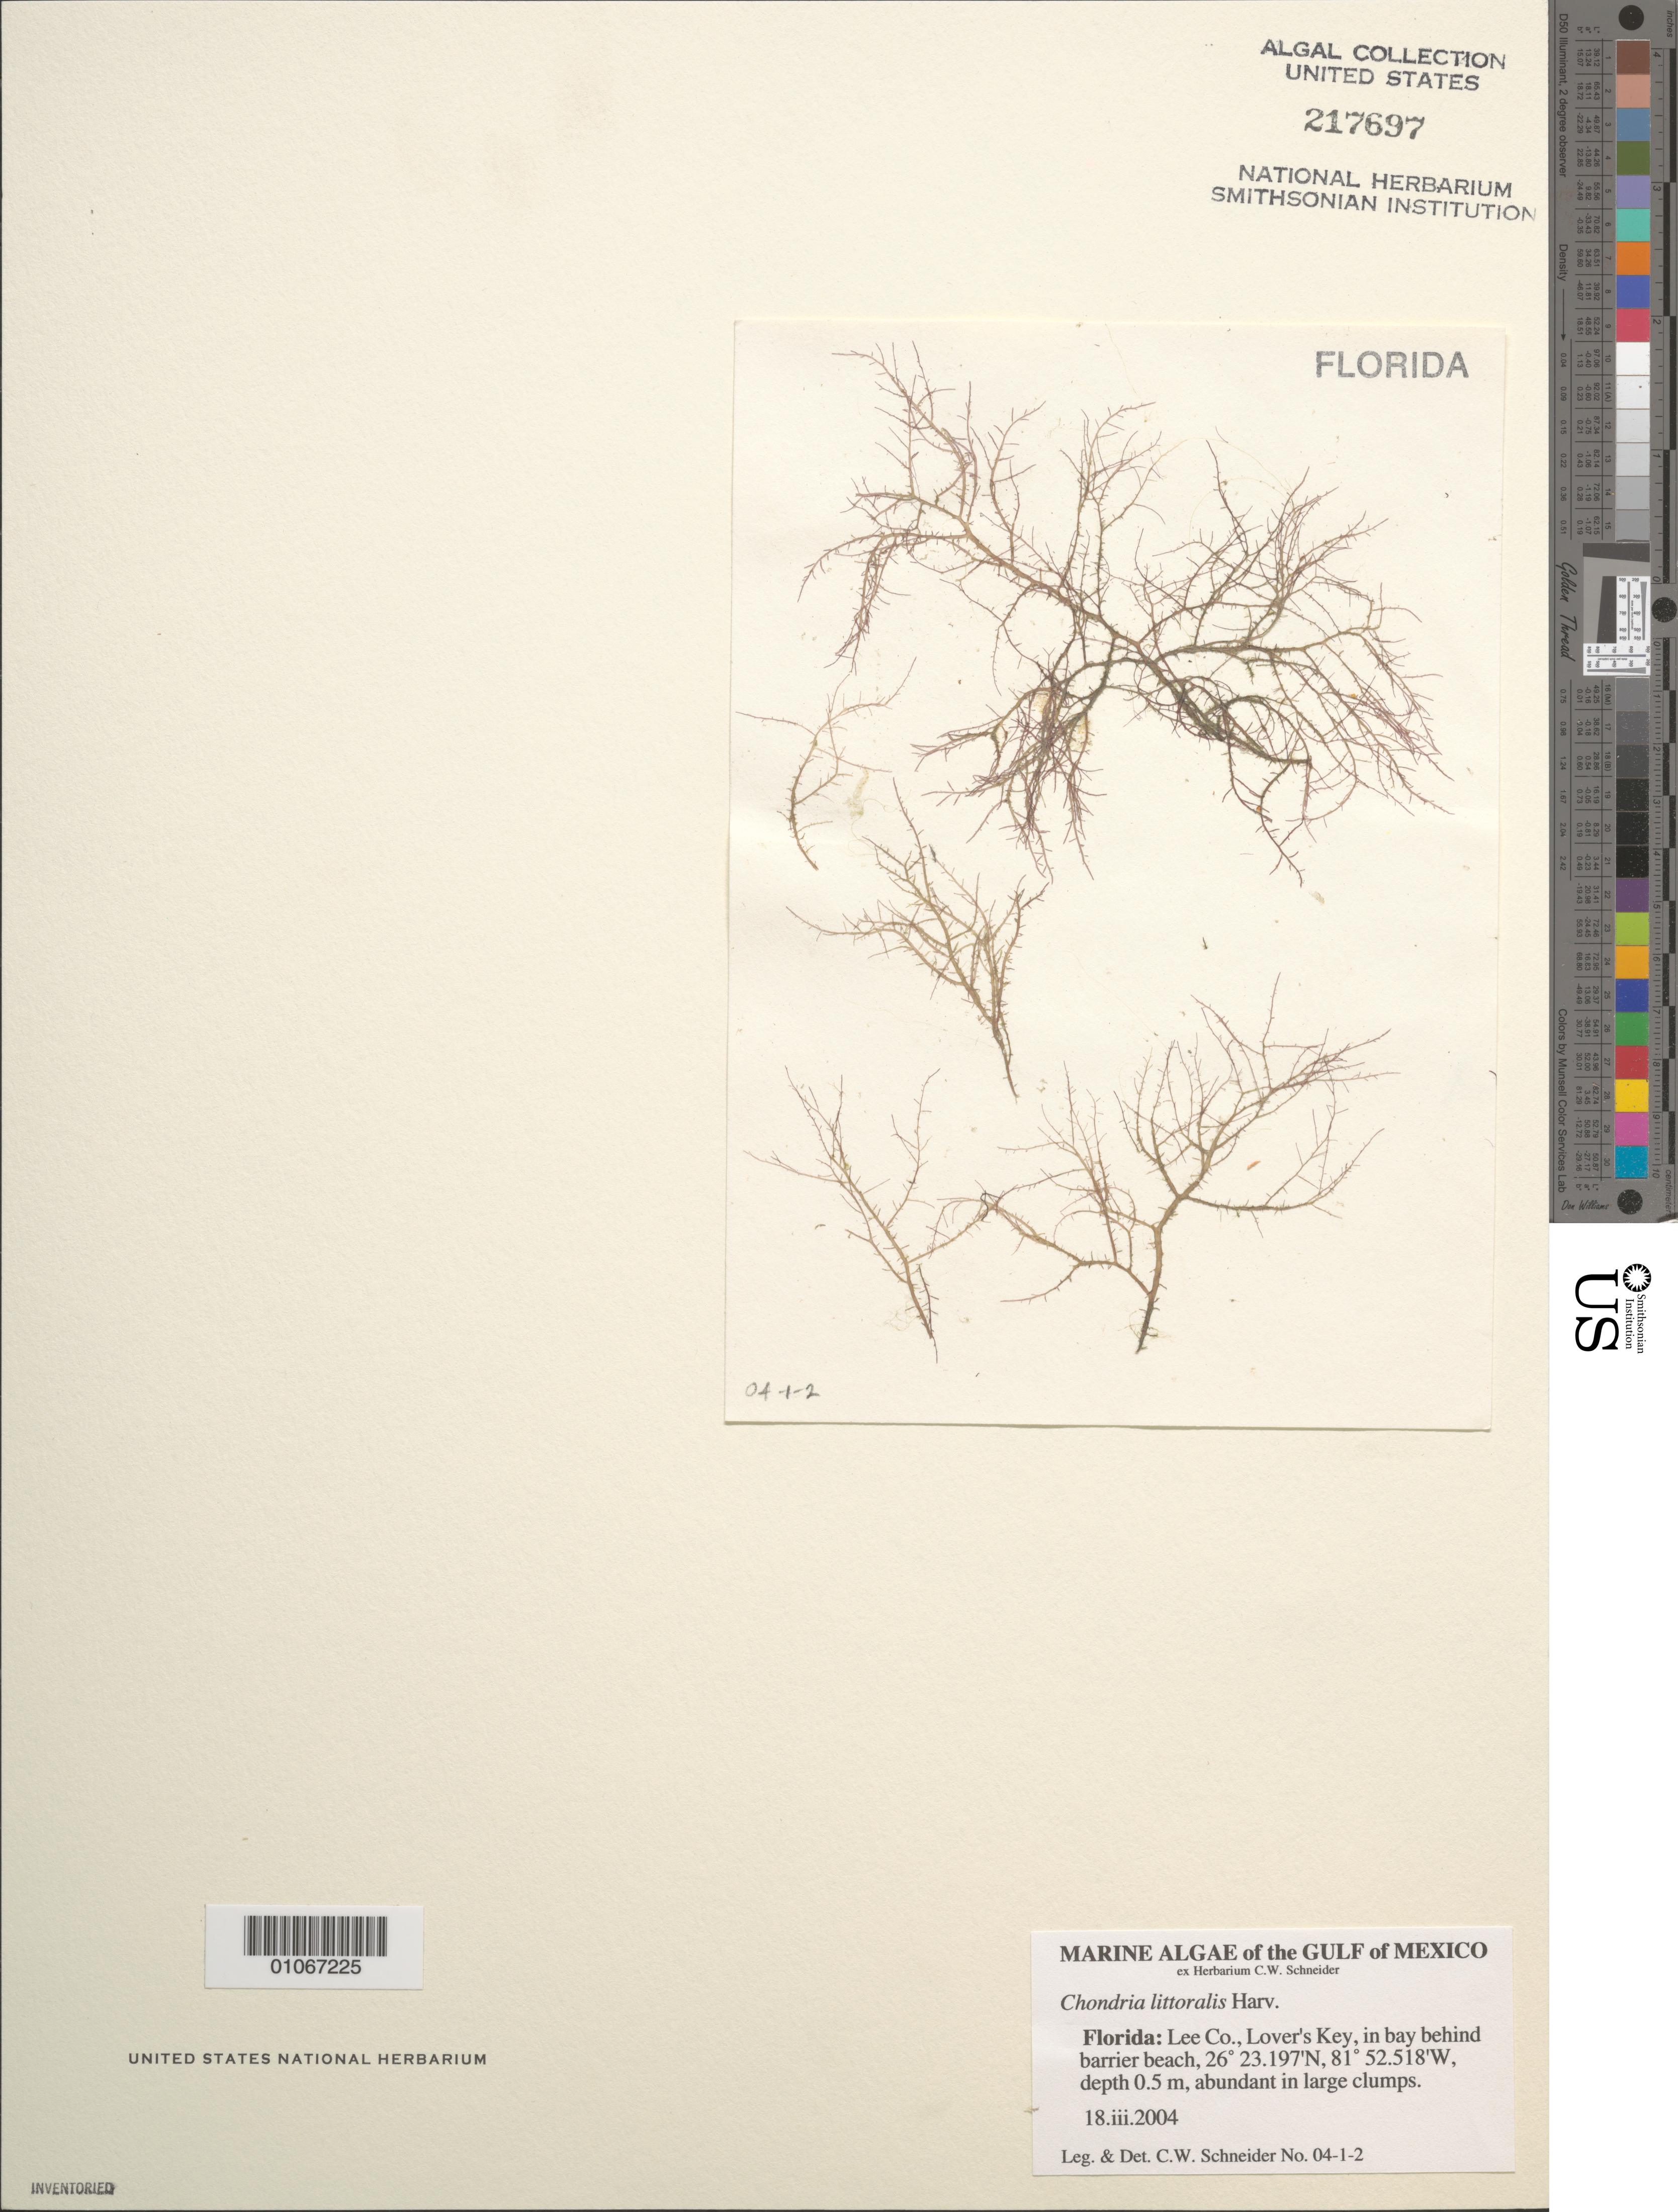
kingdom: Plantae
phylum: Rhodophyta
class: Florideophyceae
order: Ceramiales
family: Rhodomelaceae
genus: Chondria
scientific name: Chondria littoralis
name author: Harv.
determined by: Schneider, C. W.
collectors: C. W. Schneider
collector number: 04-1-2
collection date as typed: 18 Mar 2004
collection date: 2004-03-18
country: United States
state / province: Florida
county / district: Lee County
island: Lovers Key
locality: Gulf of Mexico; in bay behind barrier beach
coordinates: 26 23.197'N, 81 52.518'W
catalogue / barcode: US 217697